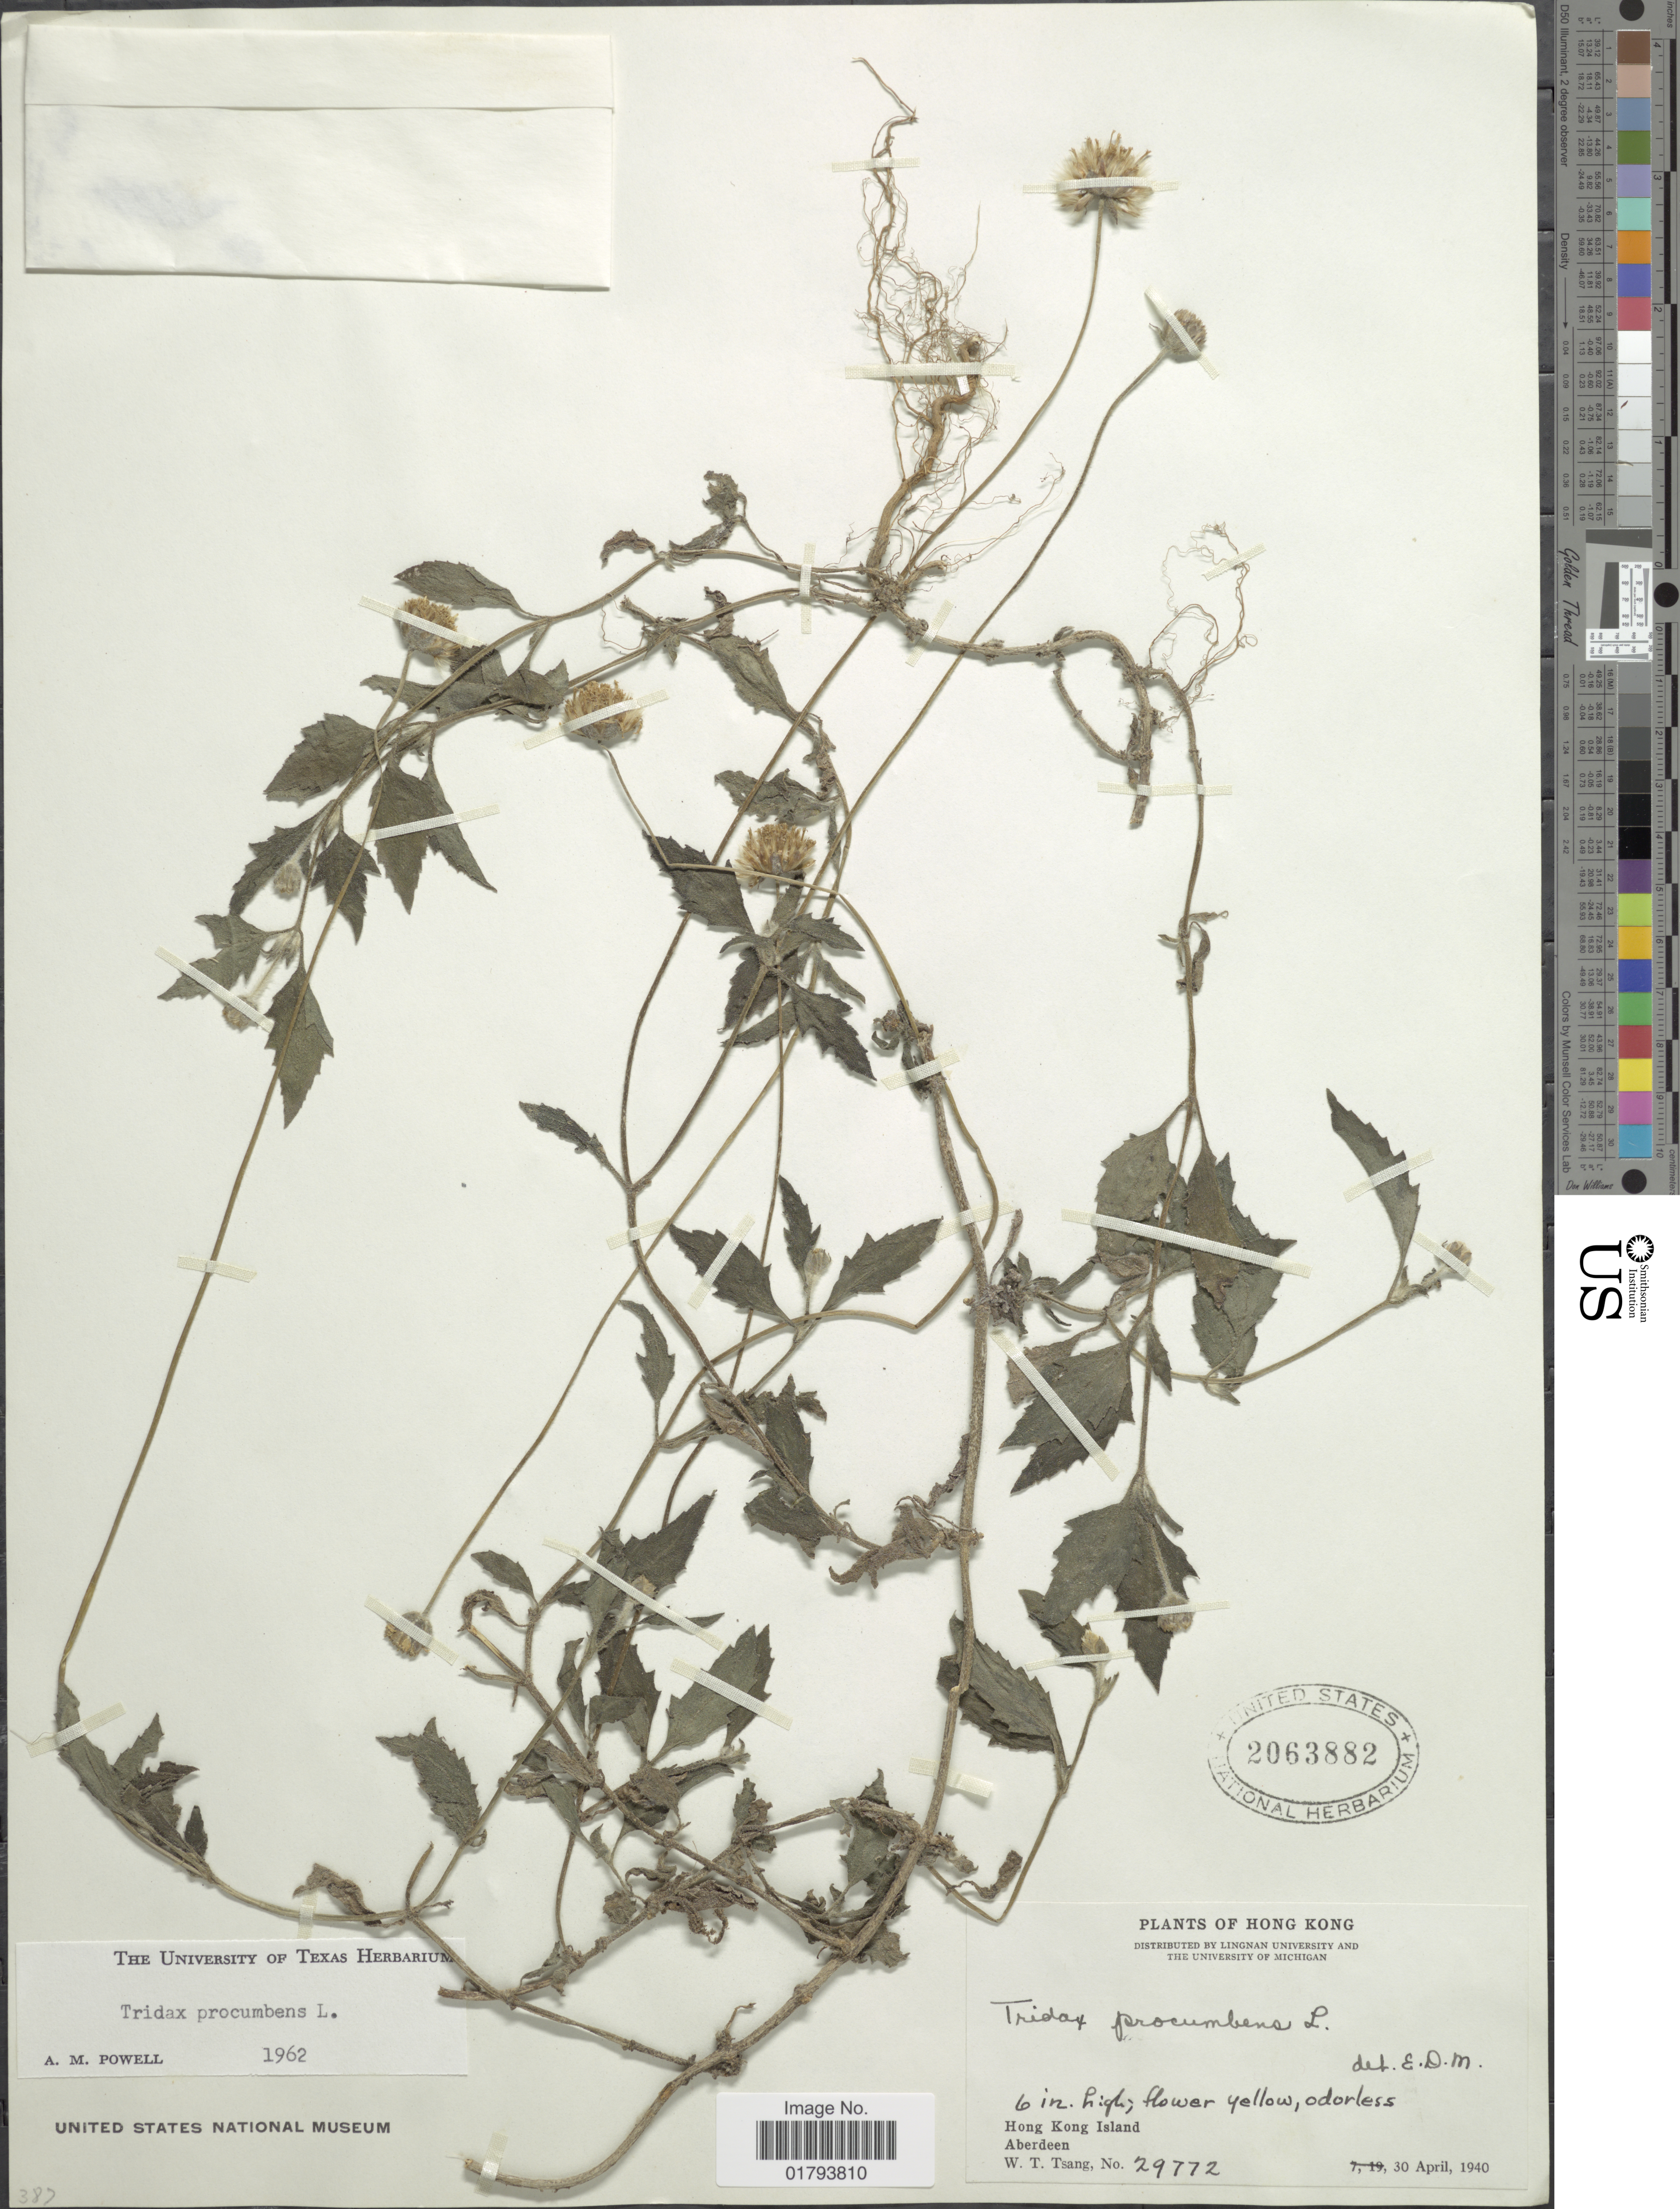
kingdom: Plantae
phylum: Tracheophyta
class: Magnoliopsida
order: Asterales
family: Asteraceae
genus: Tridax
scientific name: Tridax procumbens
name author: L.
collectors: W. T. Tsang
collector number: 29772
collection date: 1940-04-30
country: China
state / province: Hong Kong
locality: Hong Kong Island, Aberdeen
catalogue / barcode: US 2063882